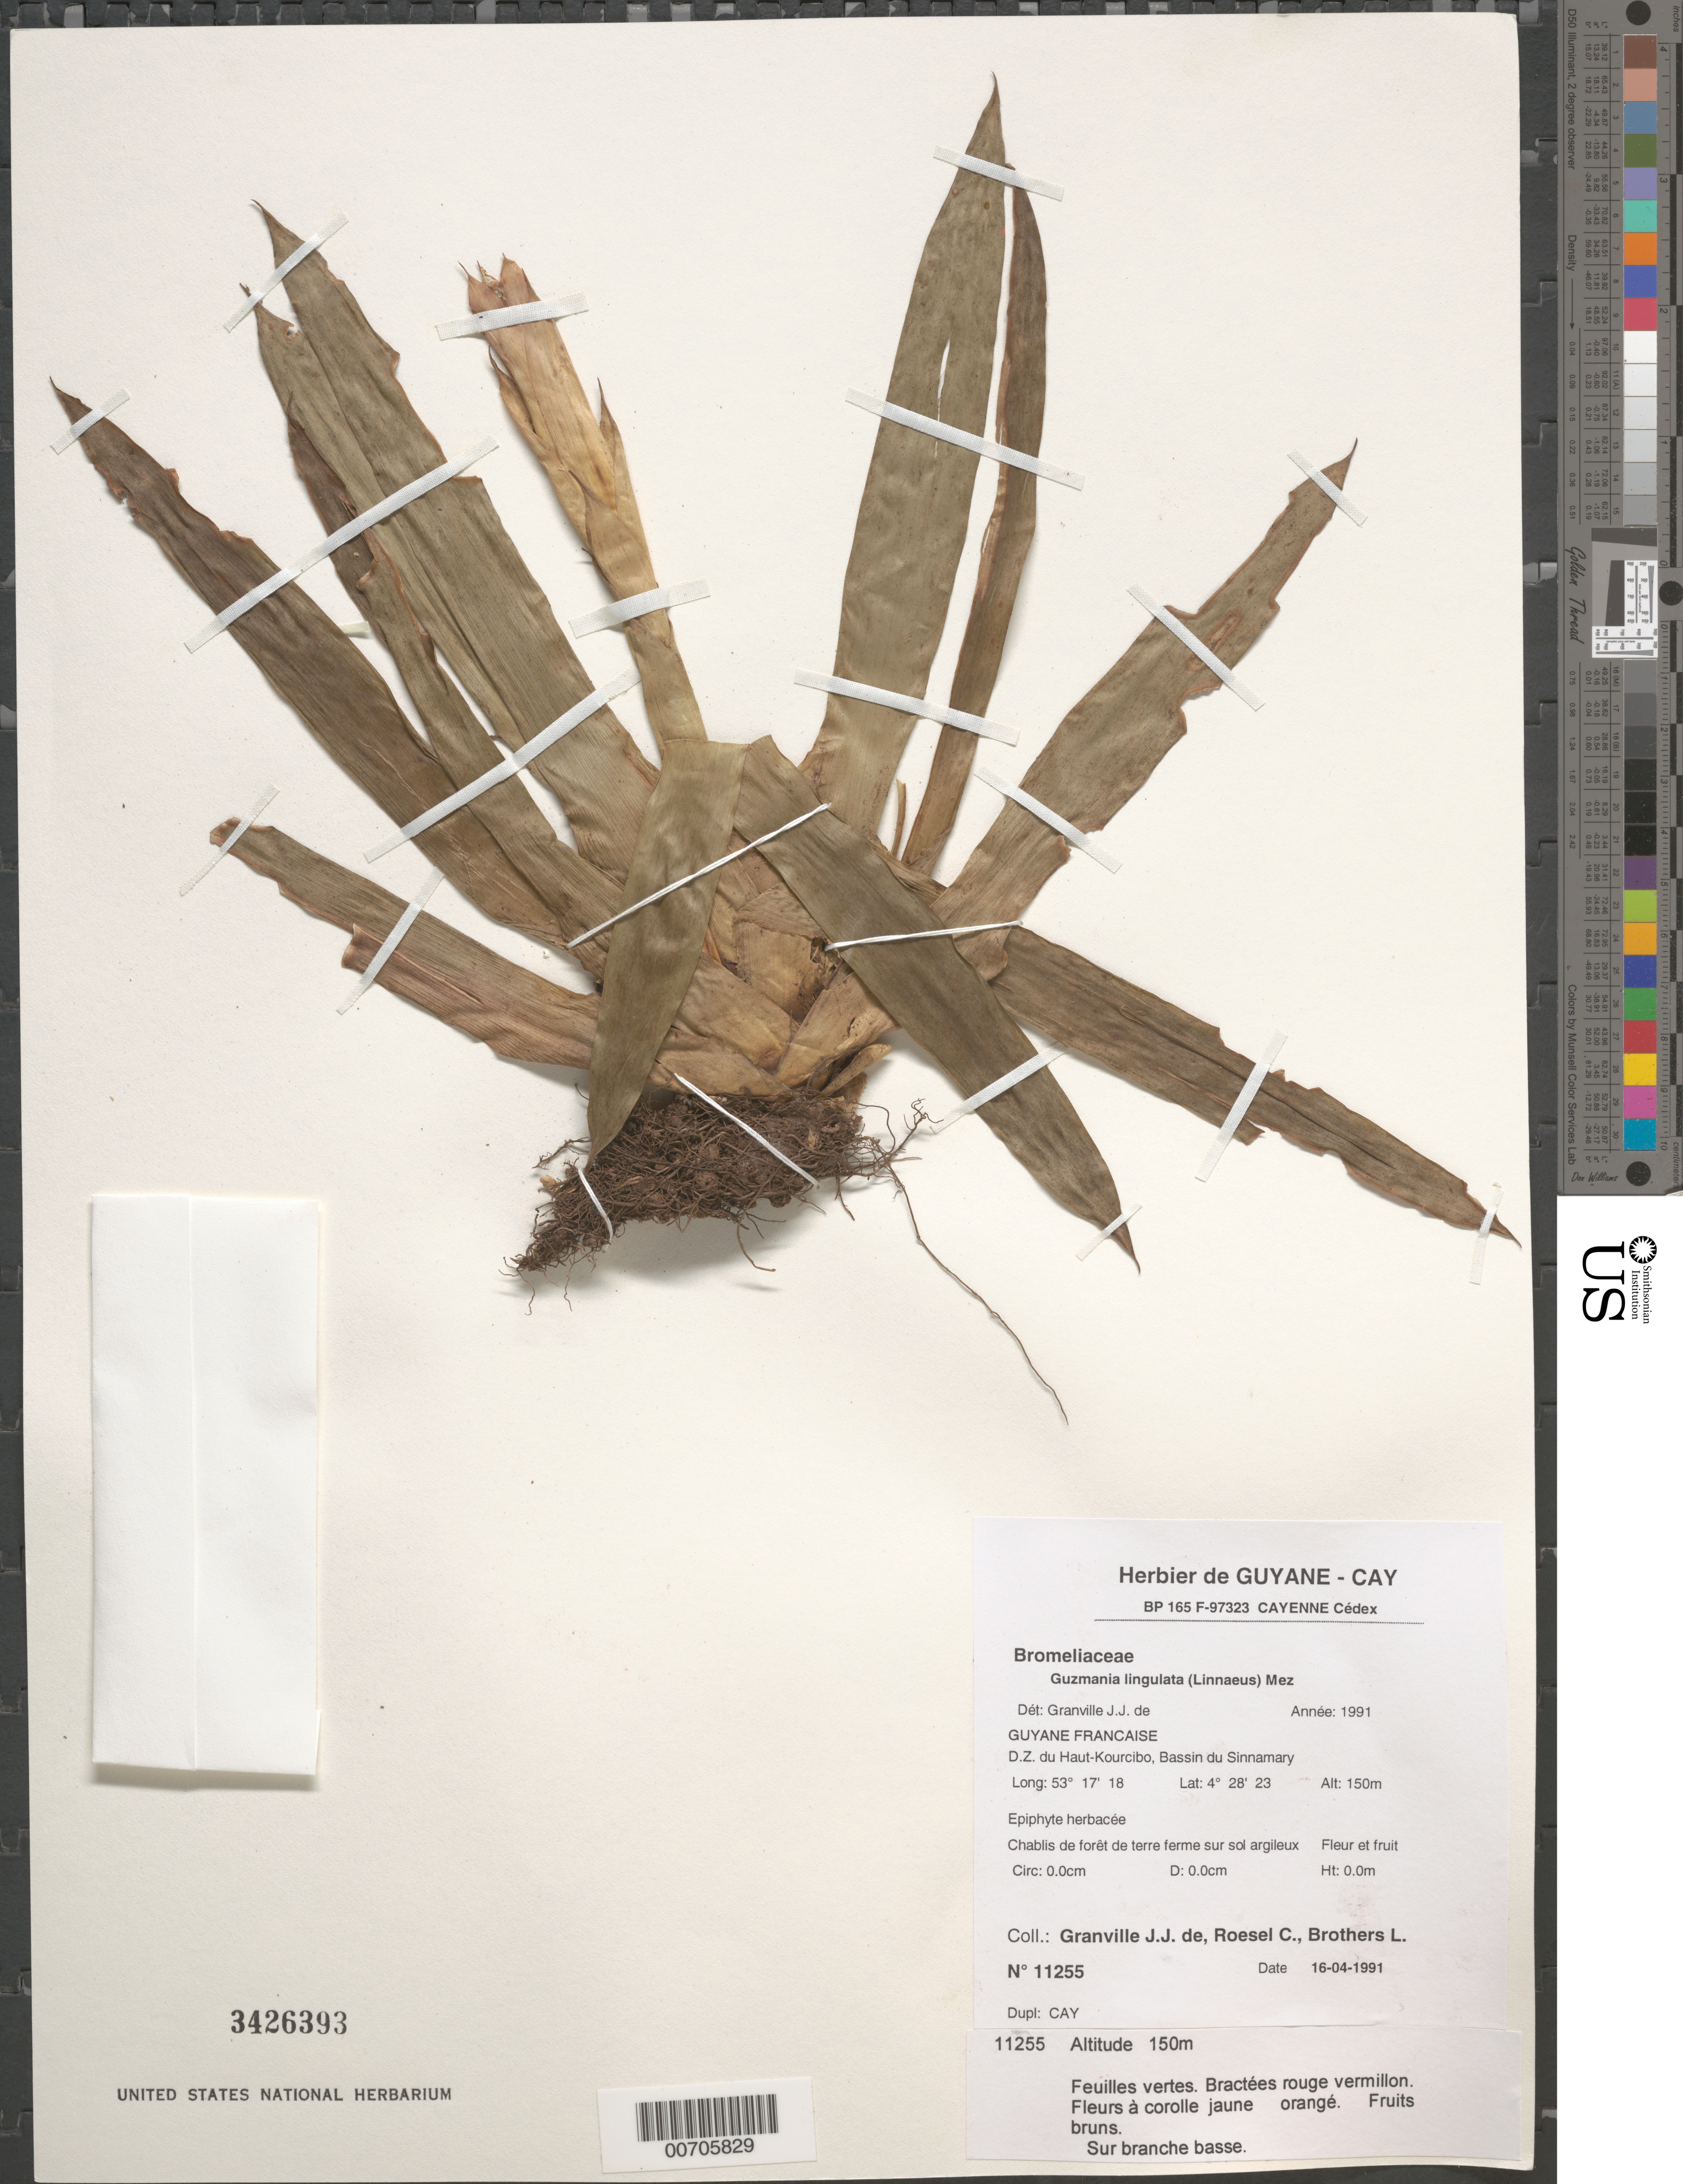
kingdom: Plantae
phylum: Tracheophyta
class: Liliopsida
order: Poales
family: Bromeliaceae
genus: Guzmania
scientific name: Guzmania lingulata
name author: (L.) Mez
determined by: Granville, J. J. de, (CAY), Institut de Recherche pour le Developpement (IRD) (FRENCH GUIANA)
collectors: J.-J. de Granville, C. S. Roesel & L. Brothers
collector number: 11255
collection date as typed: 16-Apr-91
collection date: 1991-04-16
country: French Guiana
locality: D.Z. du Haut-Kourcibo, Bassin du Sinnamary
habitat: Chablis de forêt de terre ferme sur sol argileux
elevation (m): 150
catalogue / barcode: US 3426393